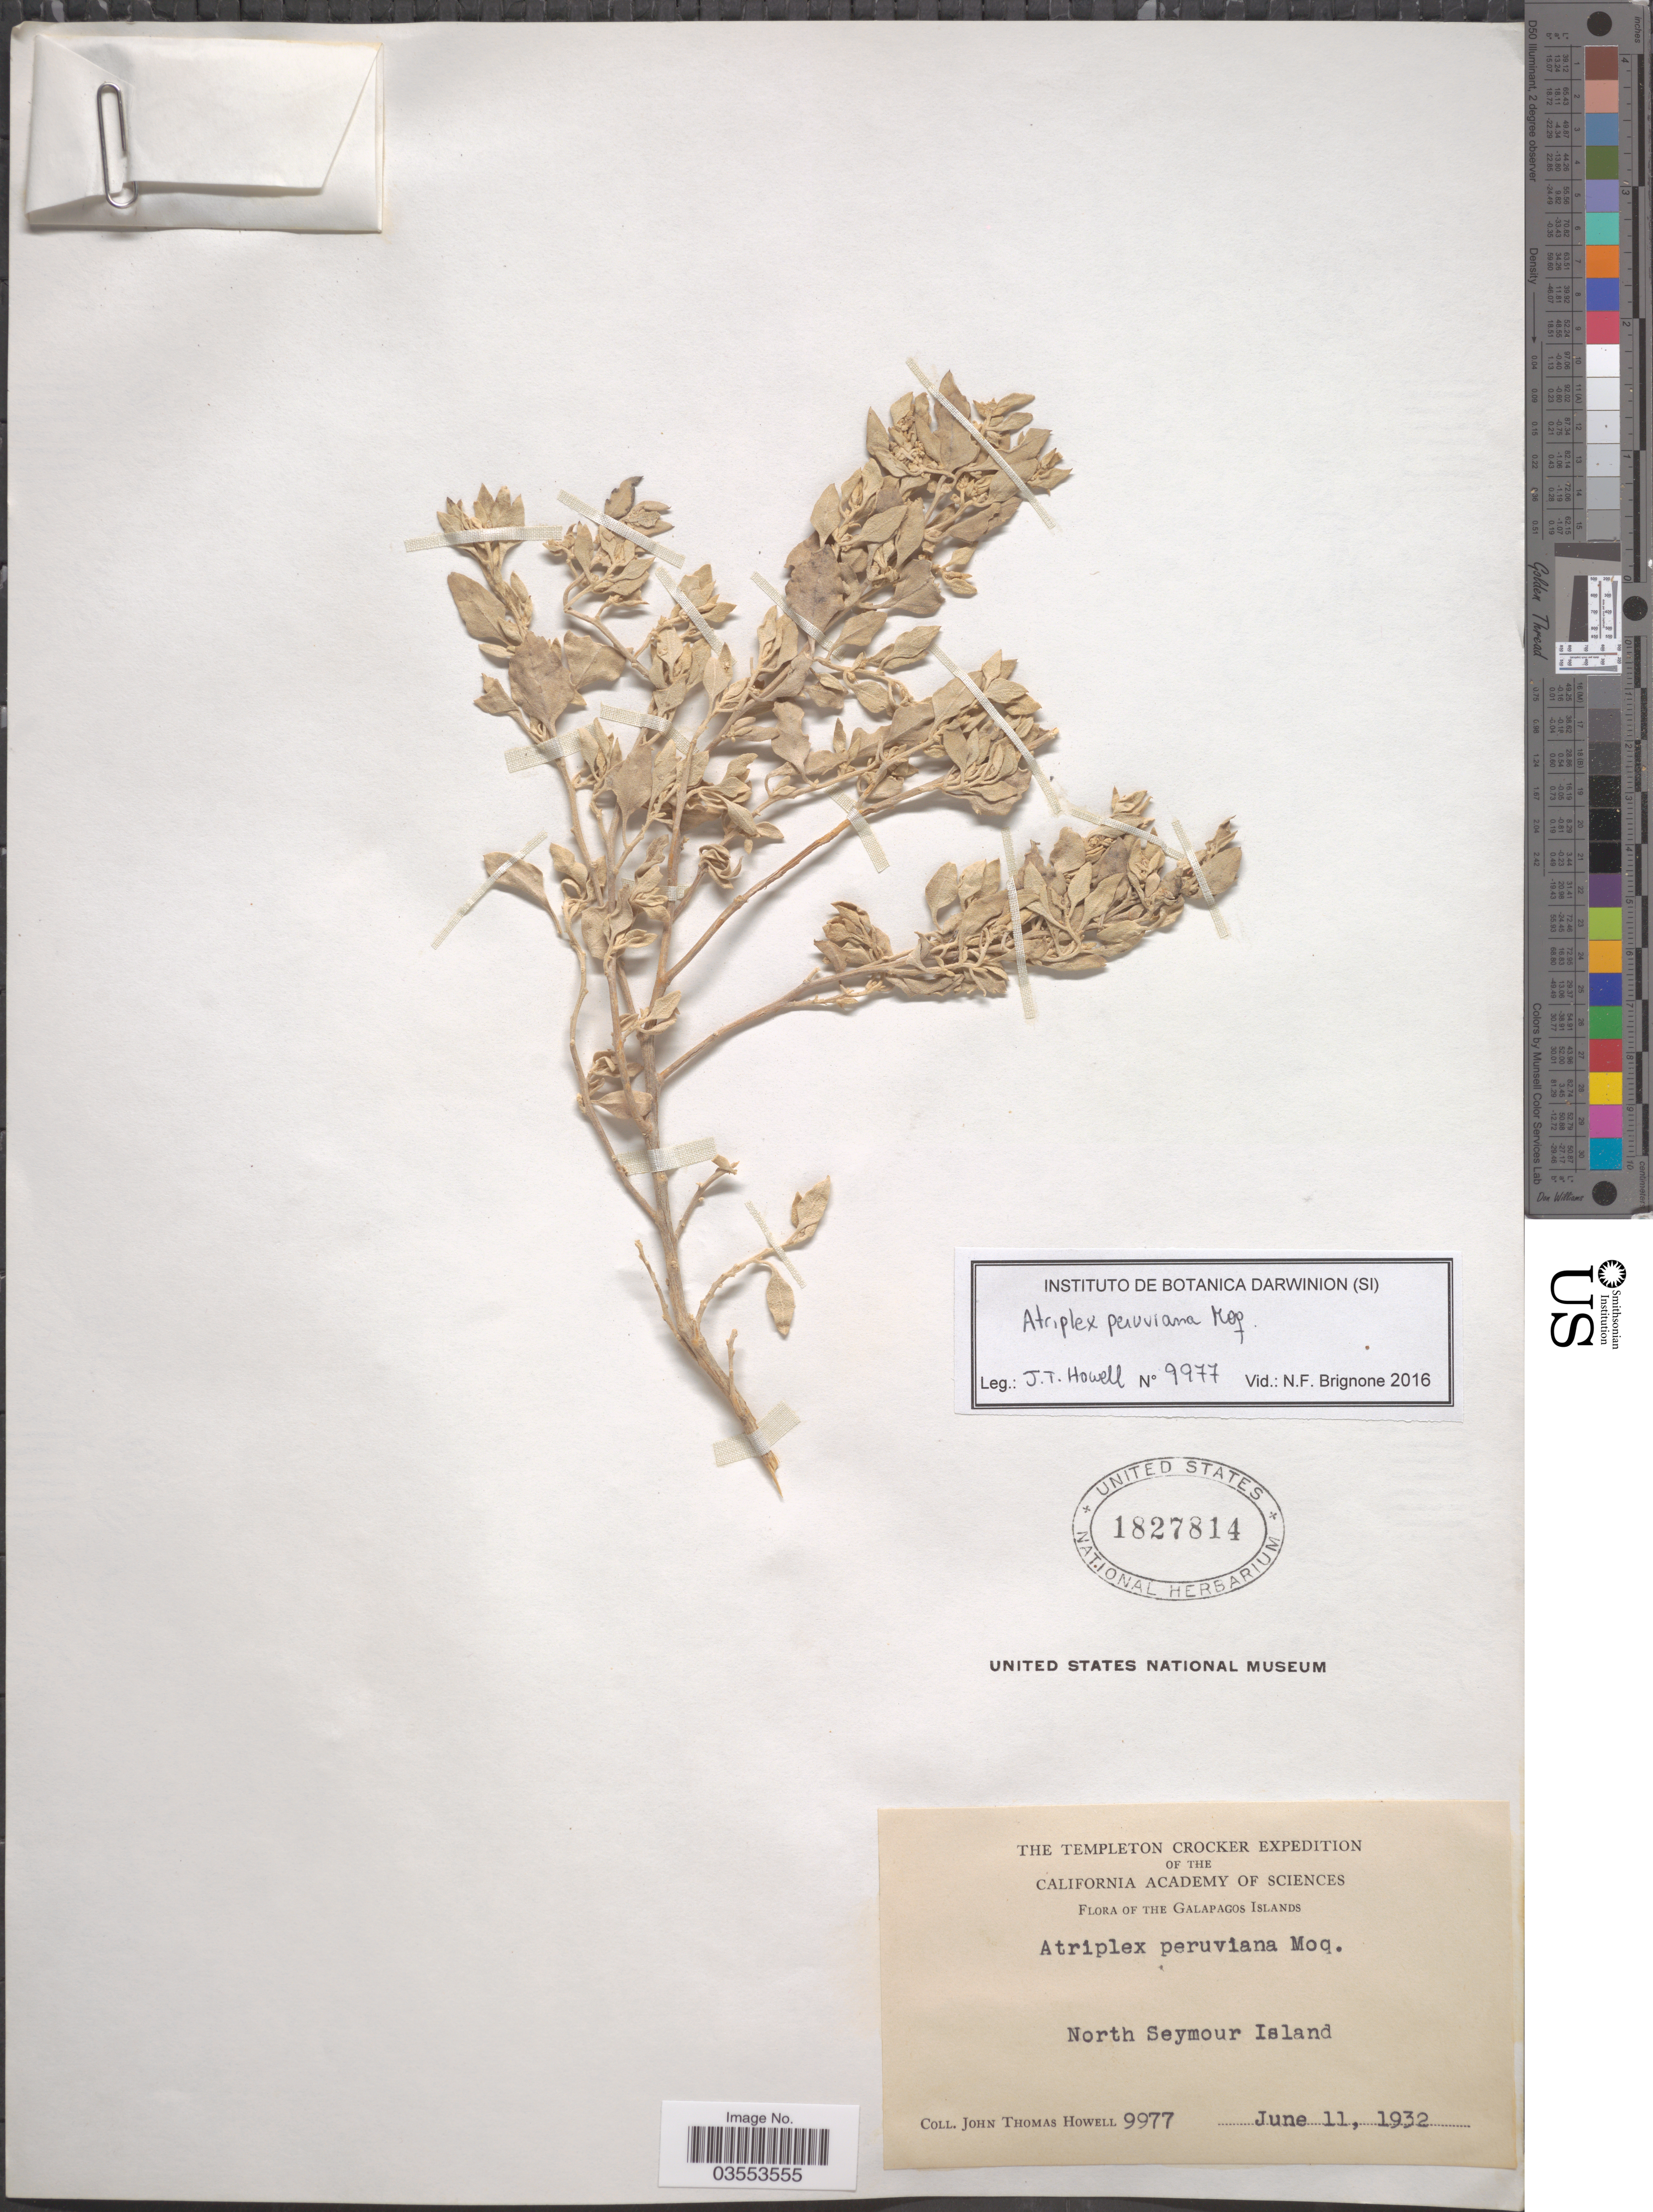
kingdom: Plantae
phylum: Tracheophyta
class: Magnoliopsida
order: Caryophyllales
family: Amaranthaceae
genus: Atriplex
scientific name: Atriplex peruviana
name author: Moq.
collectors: J. T. Howell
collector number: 9977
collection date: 1932-06-11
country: Ecuador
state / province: Colón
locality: Galapagos Islands. North Seymour Island.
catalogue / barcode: US 1827814